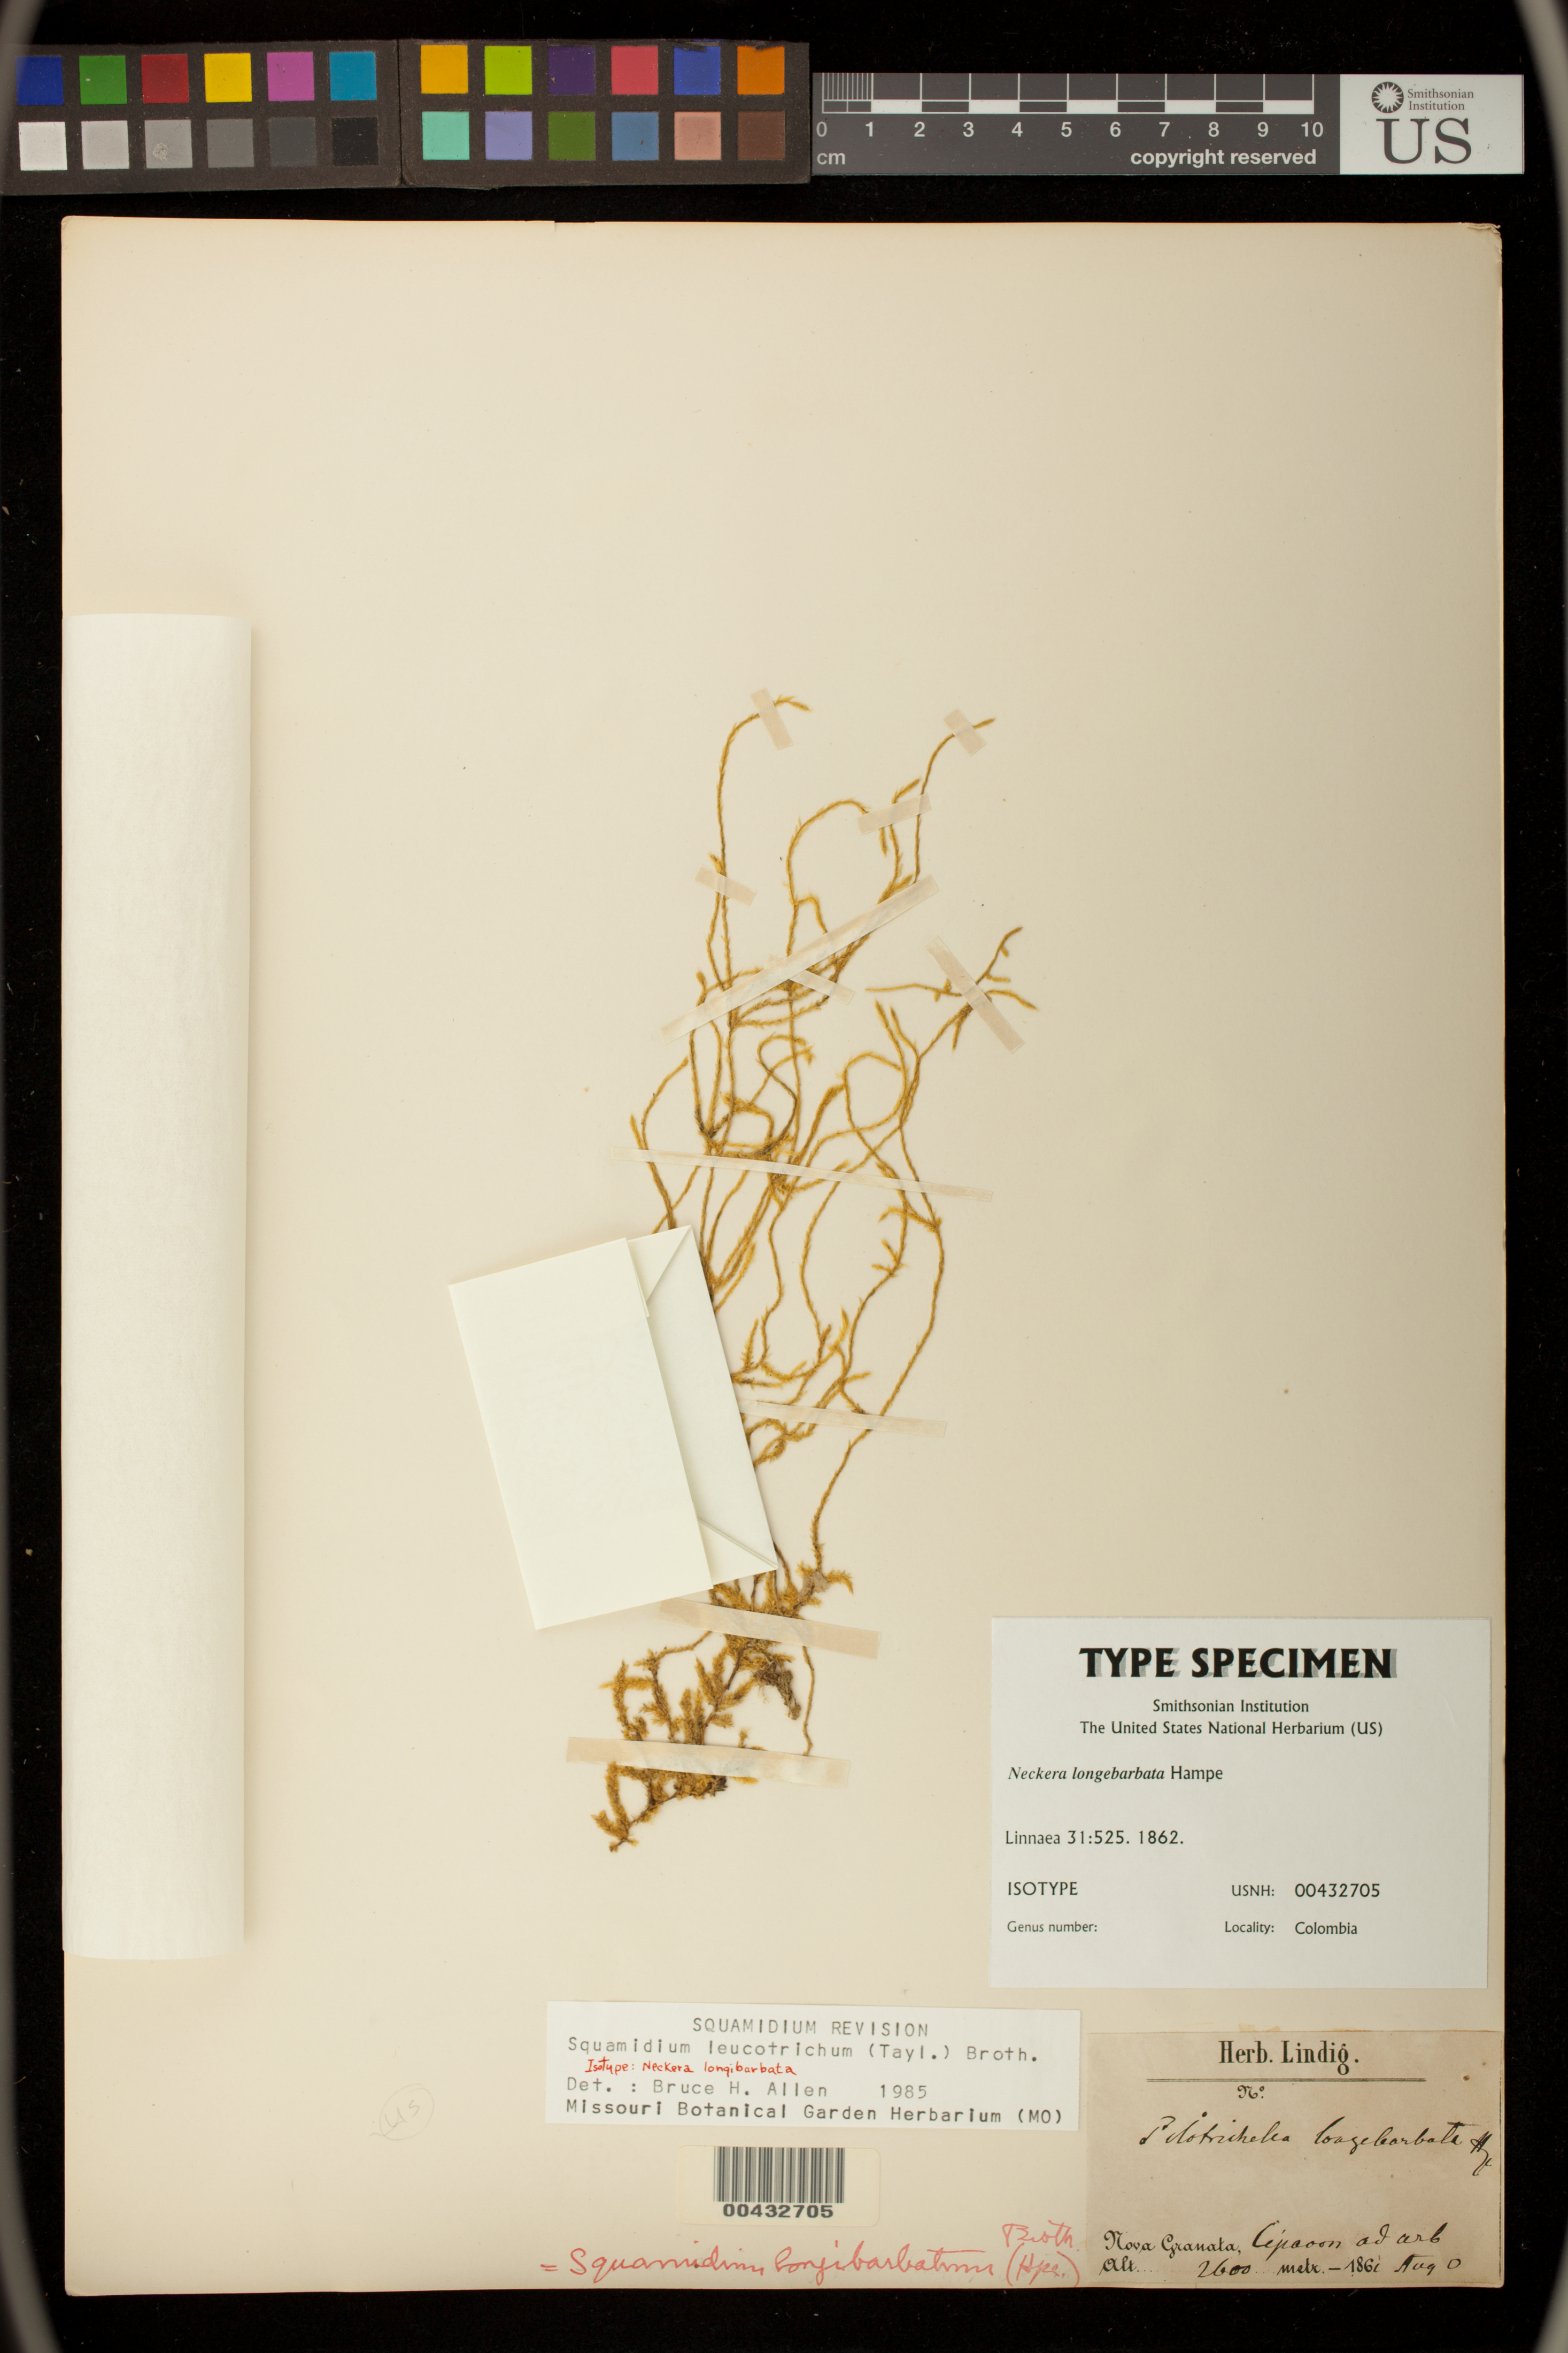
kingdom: Plantae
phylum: Bryophyta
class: Bryopsida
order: Hypnales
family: Neckeraceae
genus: Neckera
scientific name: Neckera longebarbata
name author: Hampe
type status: Isotype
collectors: A. Lindig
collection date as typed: Aug 1861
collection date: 1861-08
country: Colombia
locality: Cipapon ad arb. [Cipapon on a tree?]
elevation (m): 2600